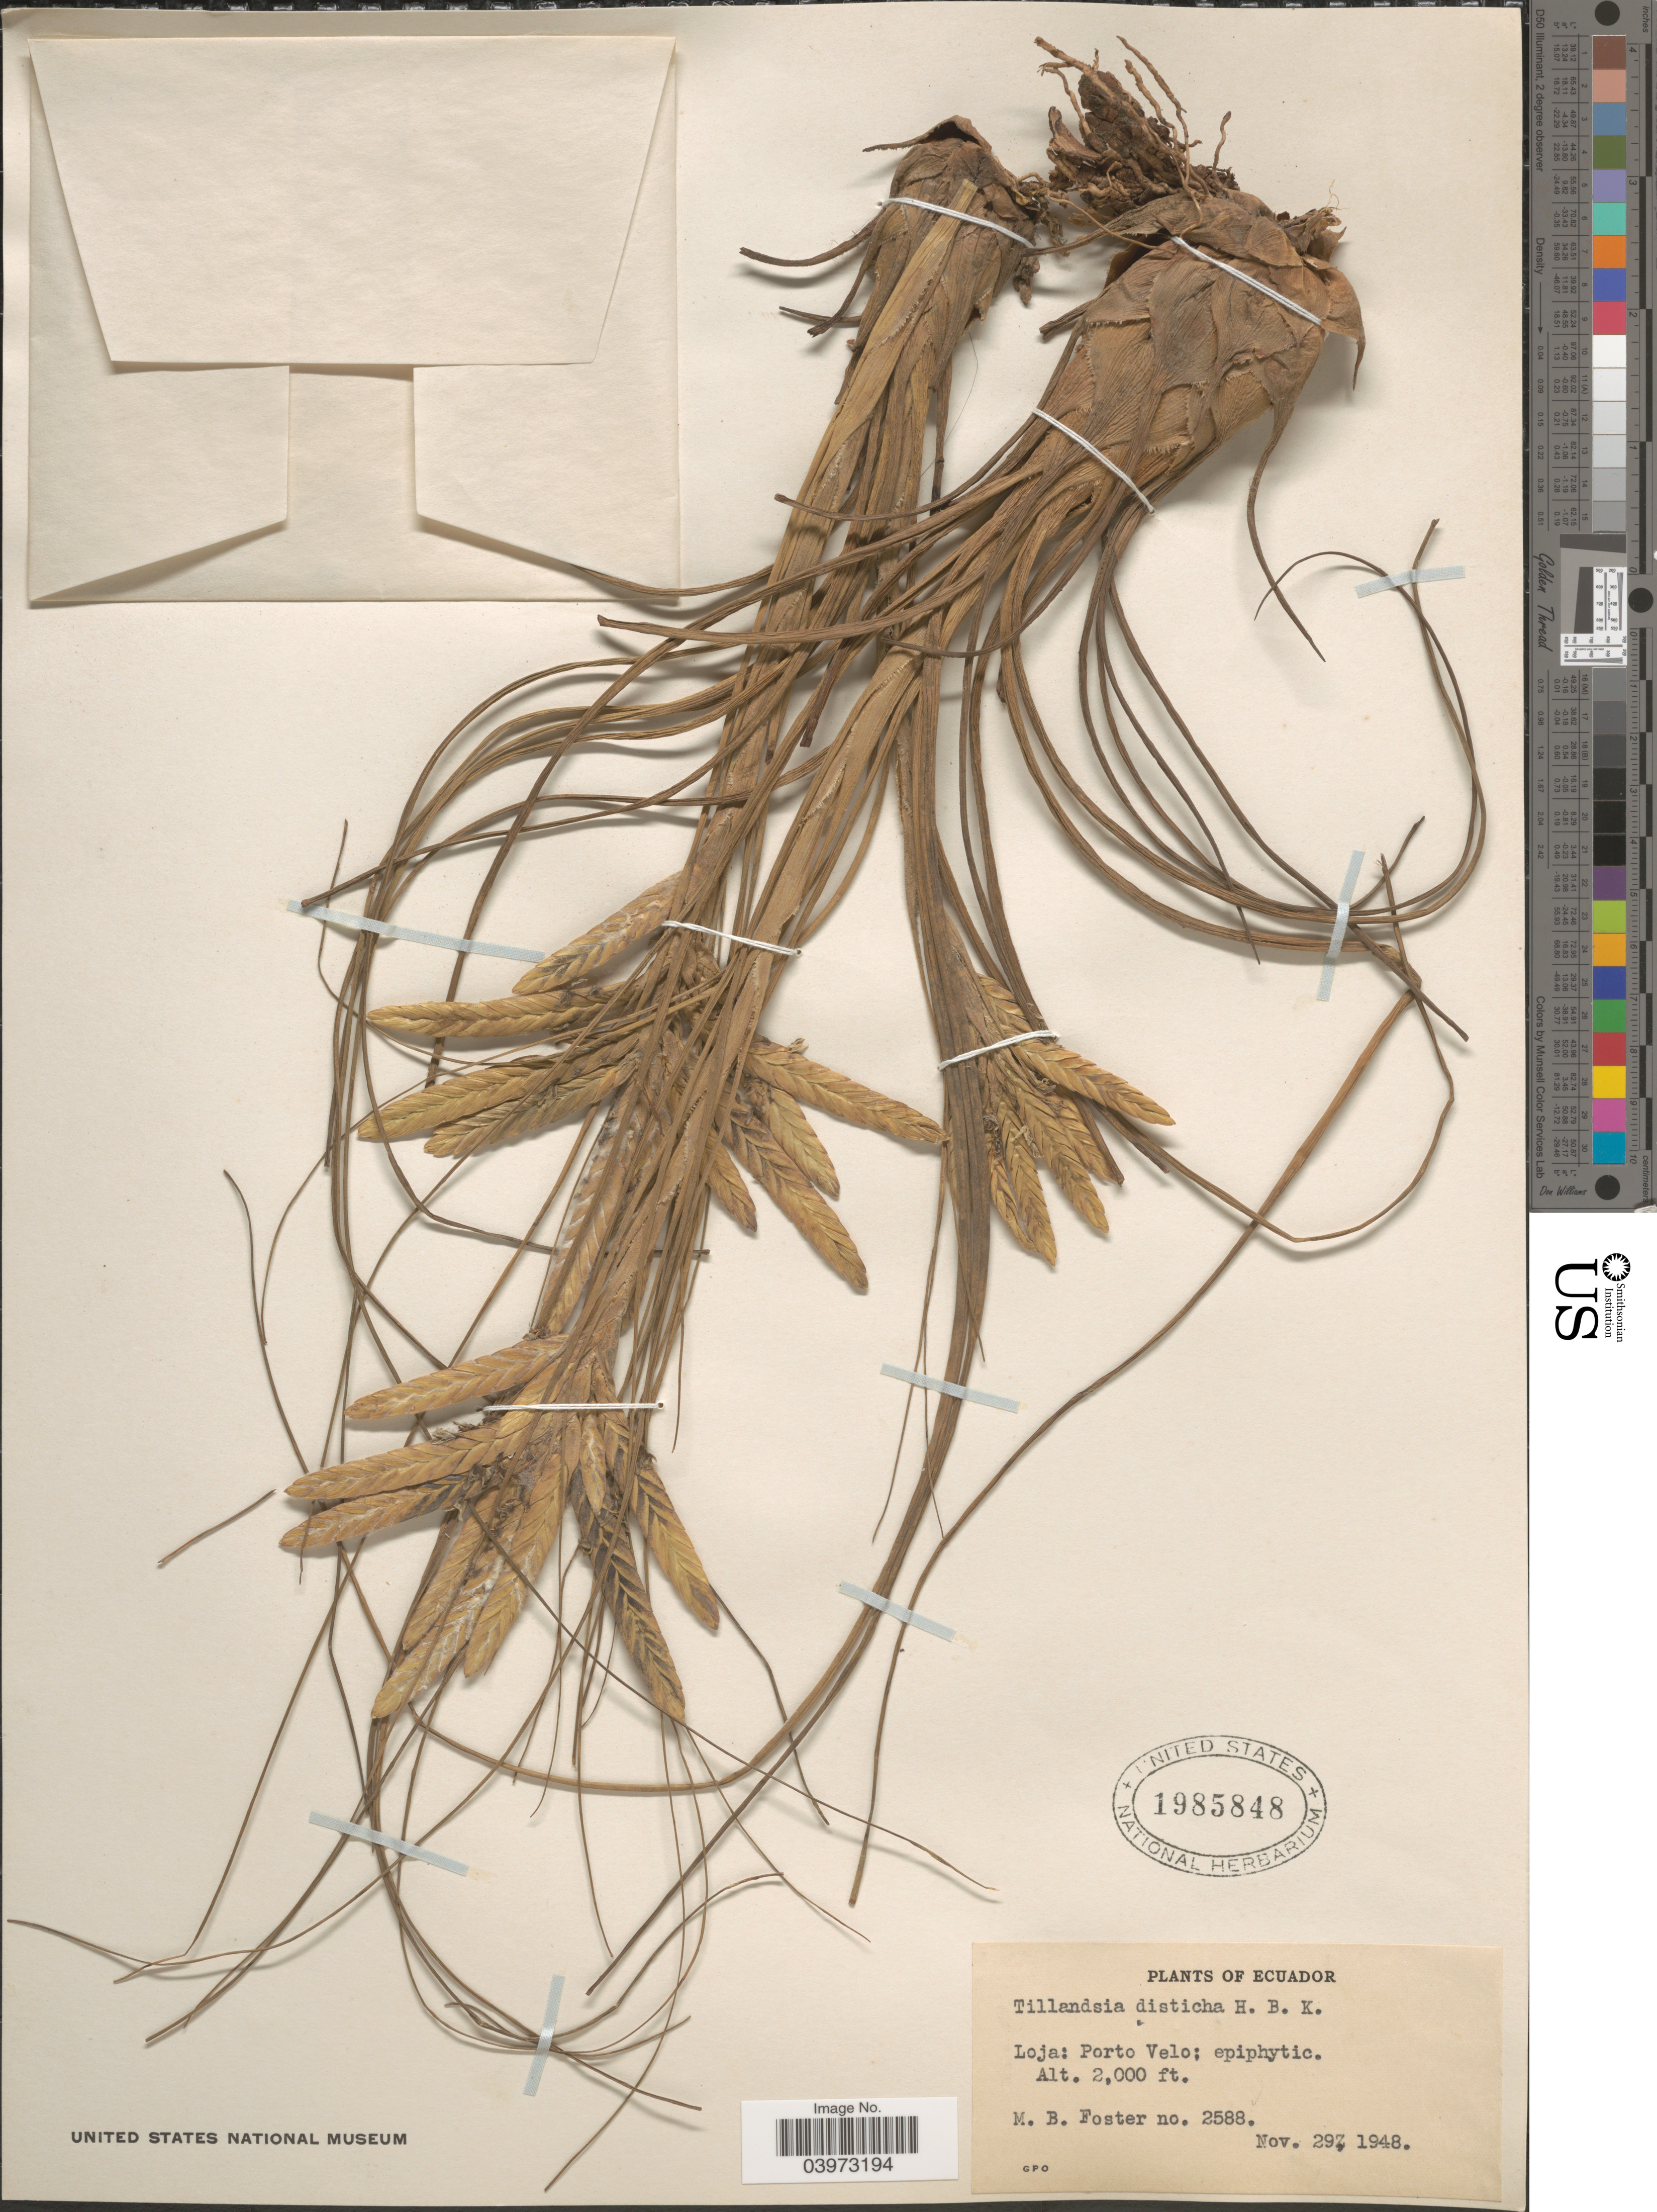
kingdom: Plantae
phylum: Tracheophyta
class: Liliopsida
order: Poales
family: Bromeliaceae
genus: Tillandsia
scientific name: Tillandsia disticha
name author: Kunth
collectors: M. B. Foster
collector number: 2588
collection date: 1948-11-29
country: Ecuador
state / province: Loja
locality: Porto Velo.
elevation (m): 610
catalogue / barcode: US 1985848